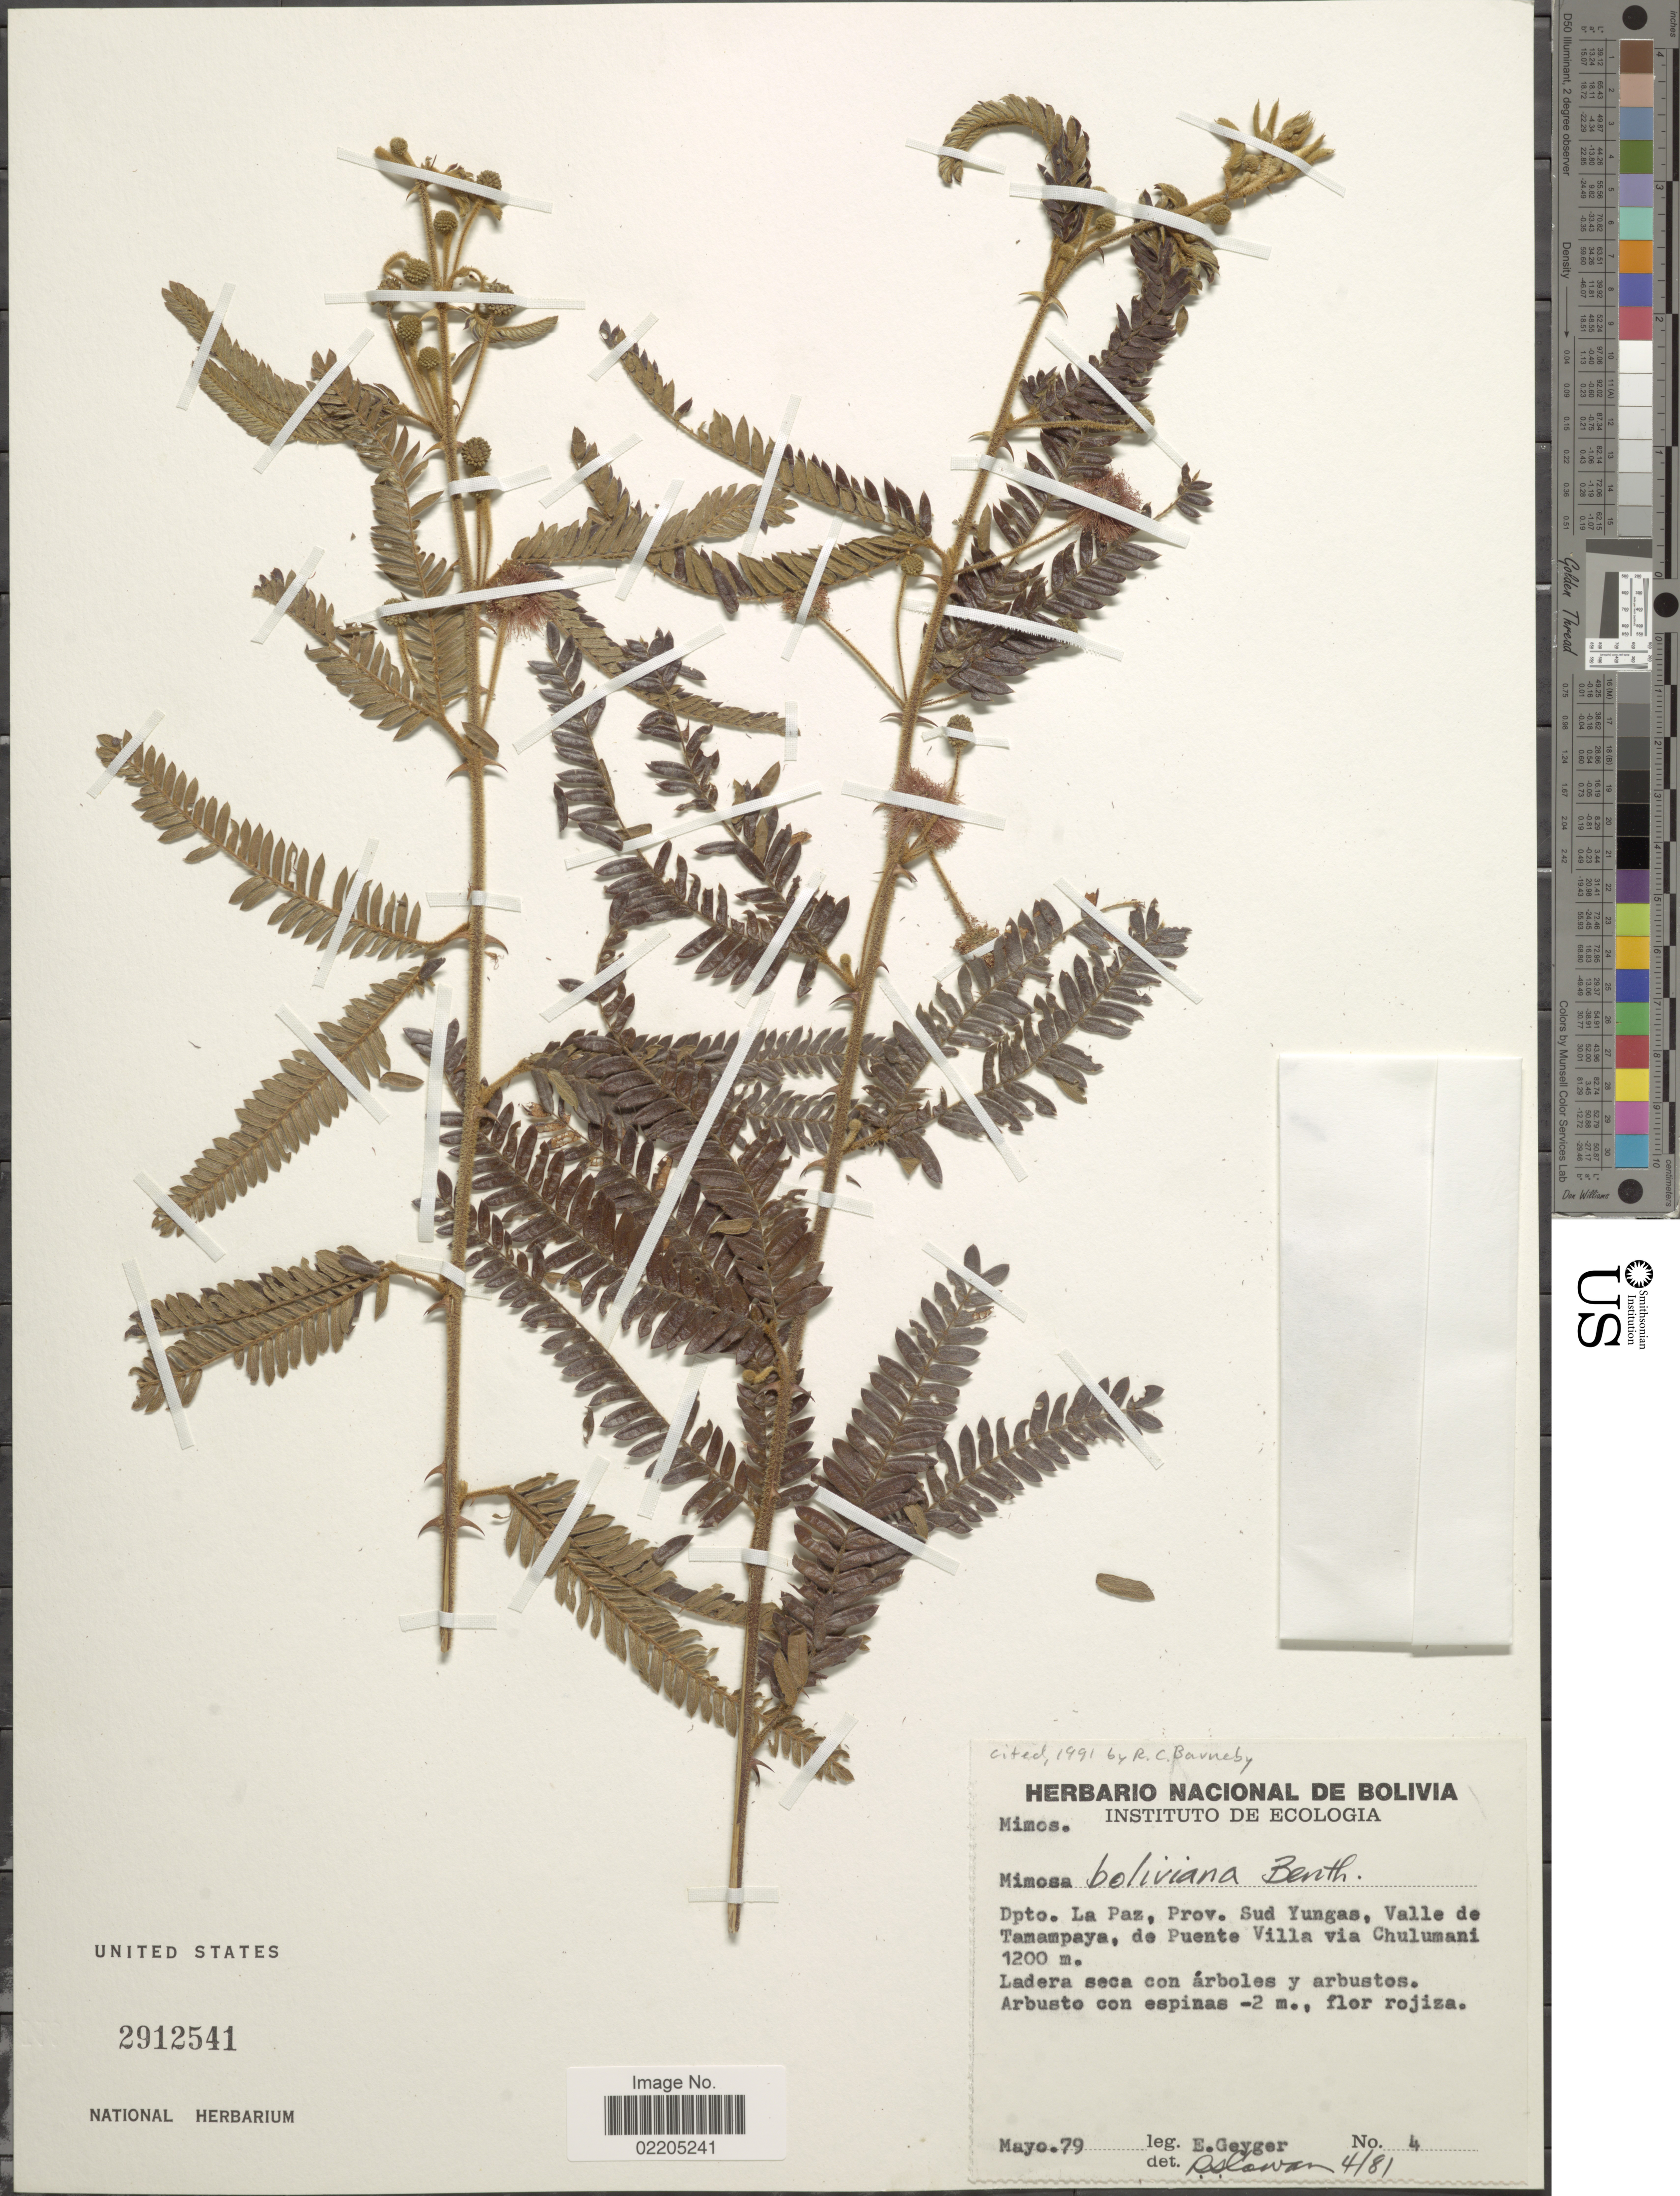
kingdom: Plantae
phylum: Tracheophyta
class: Magnoliopsida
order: Fabales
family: Fabaceae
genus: Mimosa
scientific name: Mimosa boliviana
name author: Benth.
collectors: E. Geyger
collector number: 4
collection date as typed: Transcribed d/m/y: /5/79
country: Bolivia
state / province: La Paz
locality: Prov. Sud Yungas, Valle de Tamampaya, de Puente Villa via Chulumani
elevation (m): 1200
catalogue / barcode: US 2912541